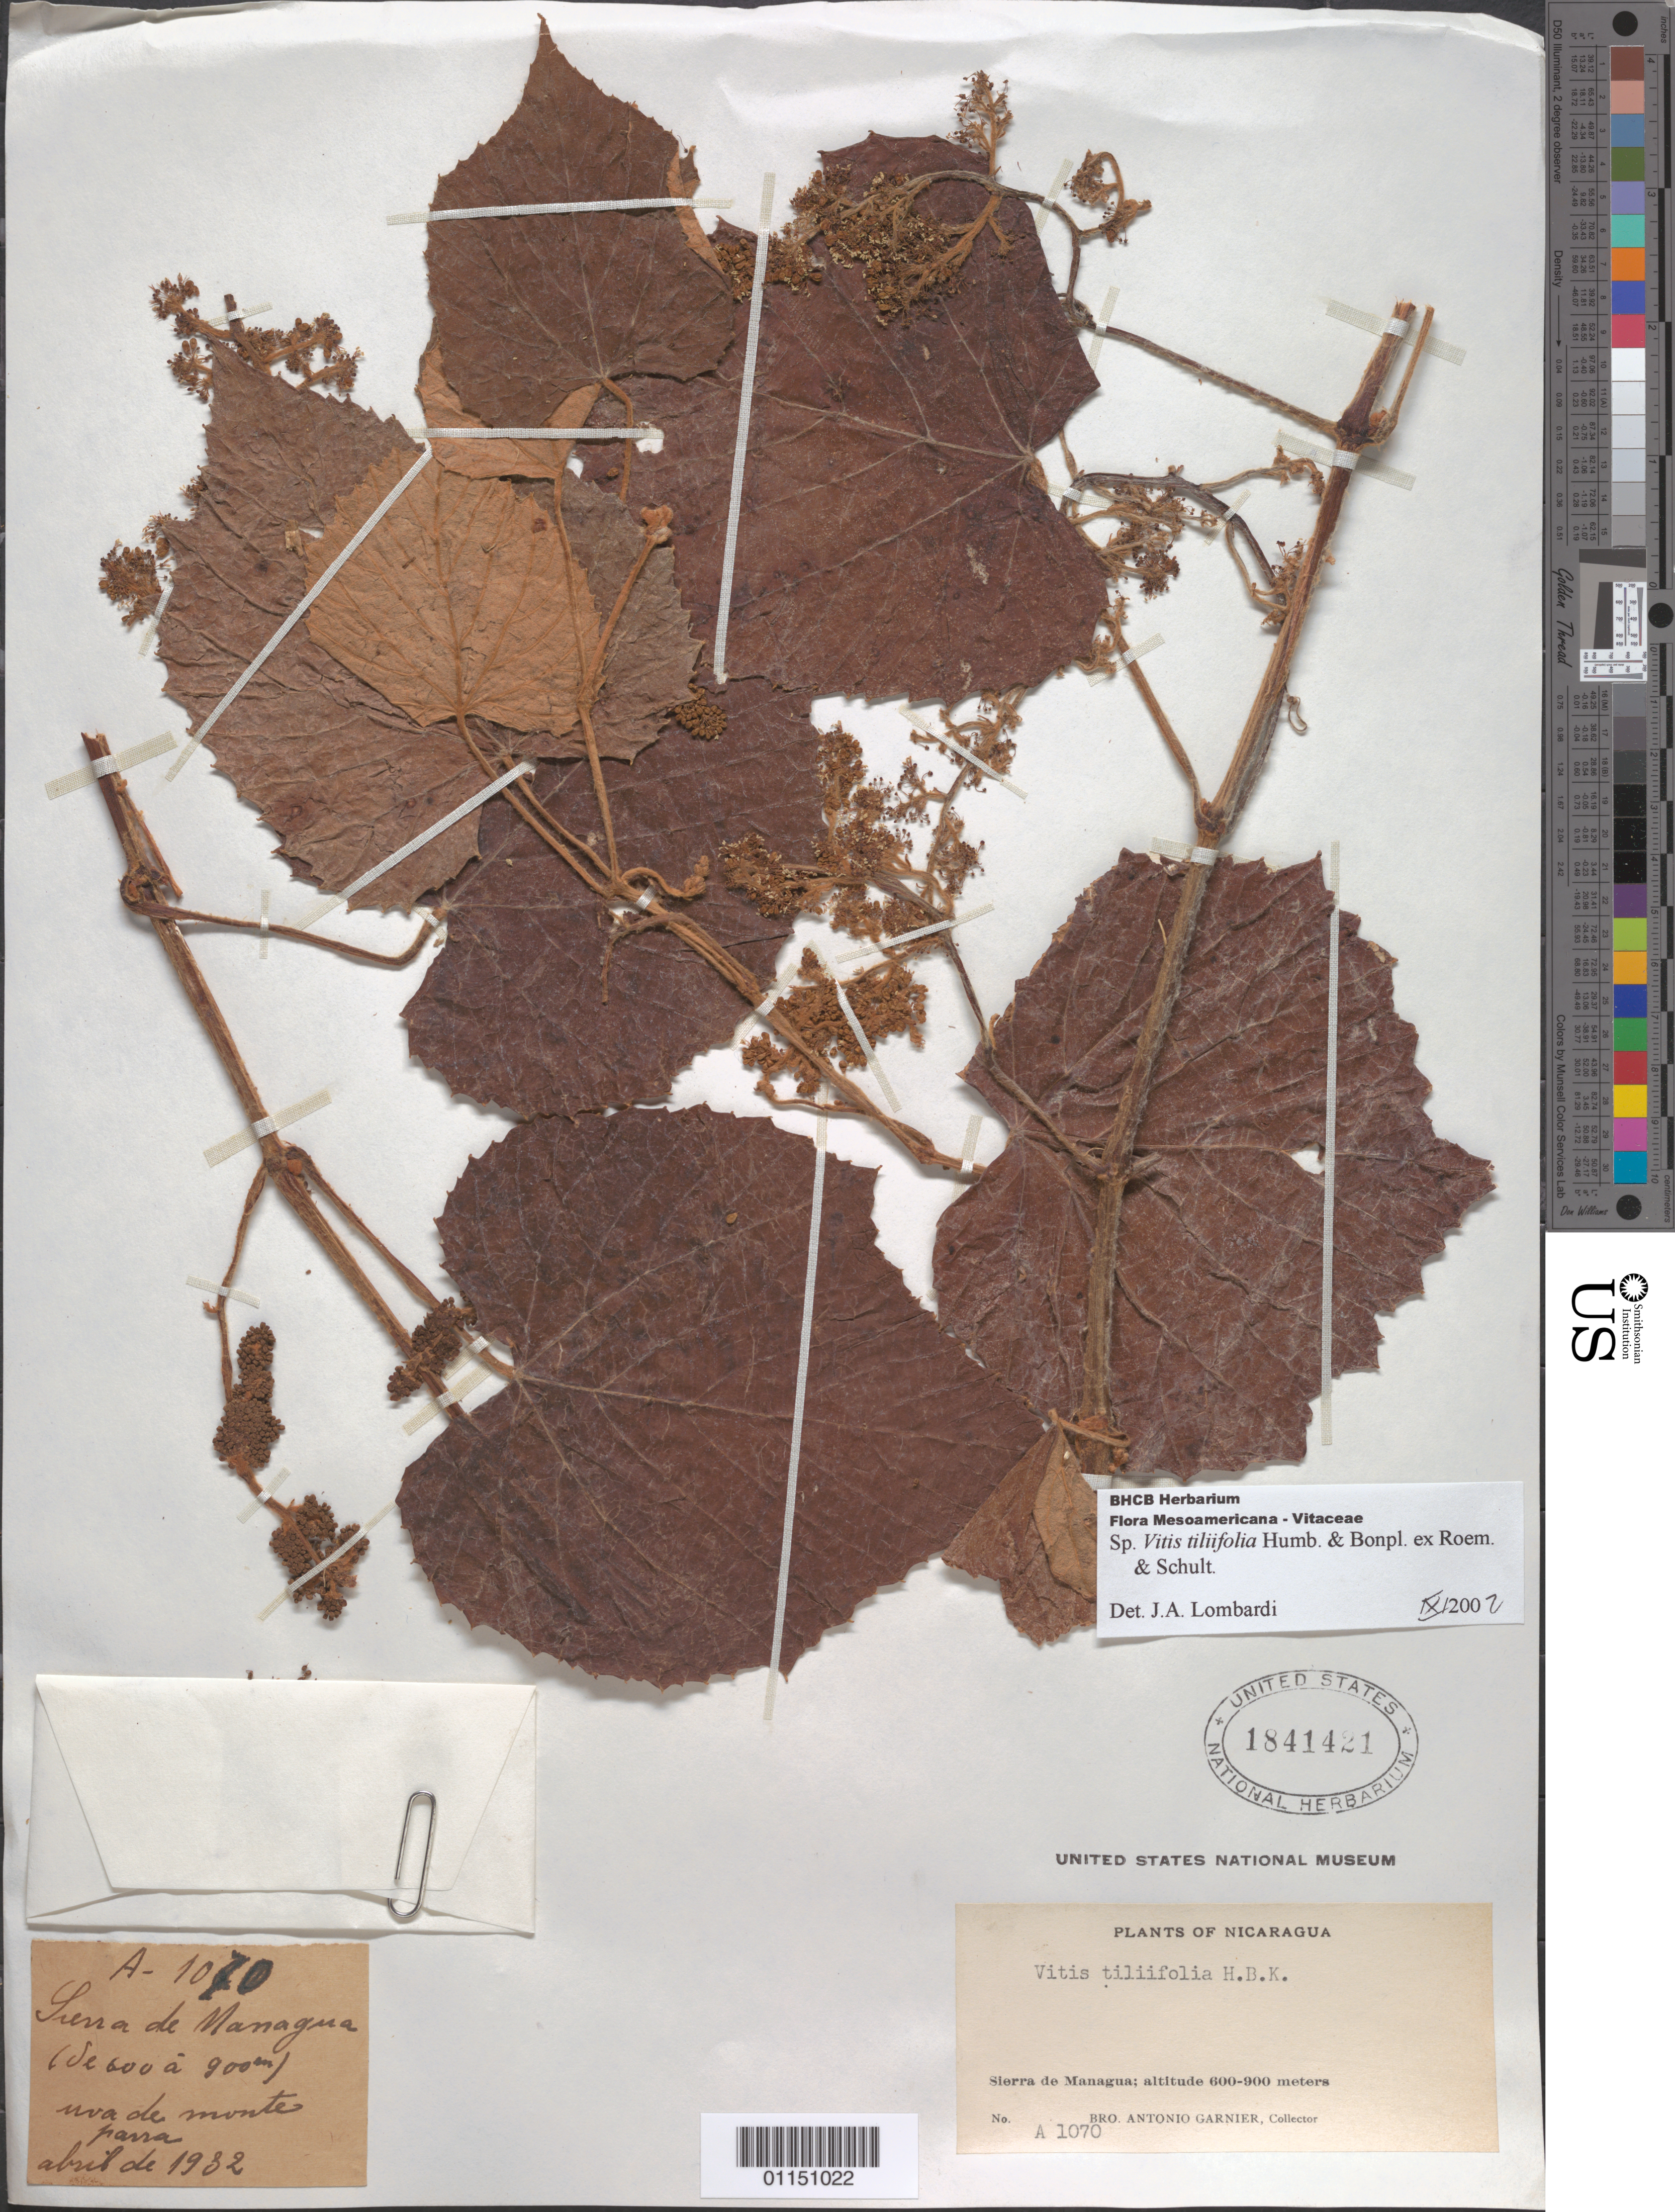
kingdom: Plantae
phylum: Tracheophyta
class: Magnoliopsida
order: Vitales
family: Vitaceae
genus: Vitis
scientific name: Vitis tiliaefolia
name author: Willd.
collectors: Bro. A. Garnier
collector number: A 1070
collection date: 1932-04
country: Nicaragua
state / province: Managua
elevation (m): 600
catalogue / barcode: US 1841421